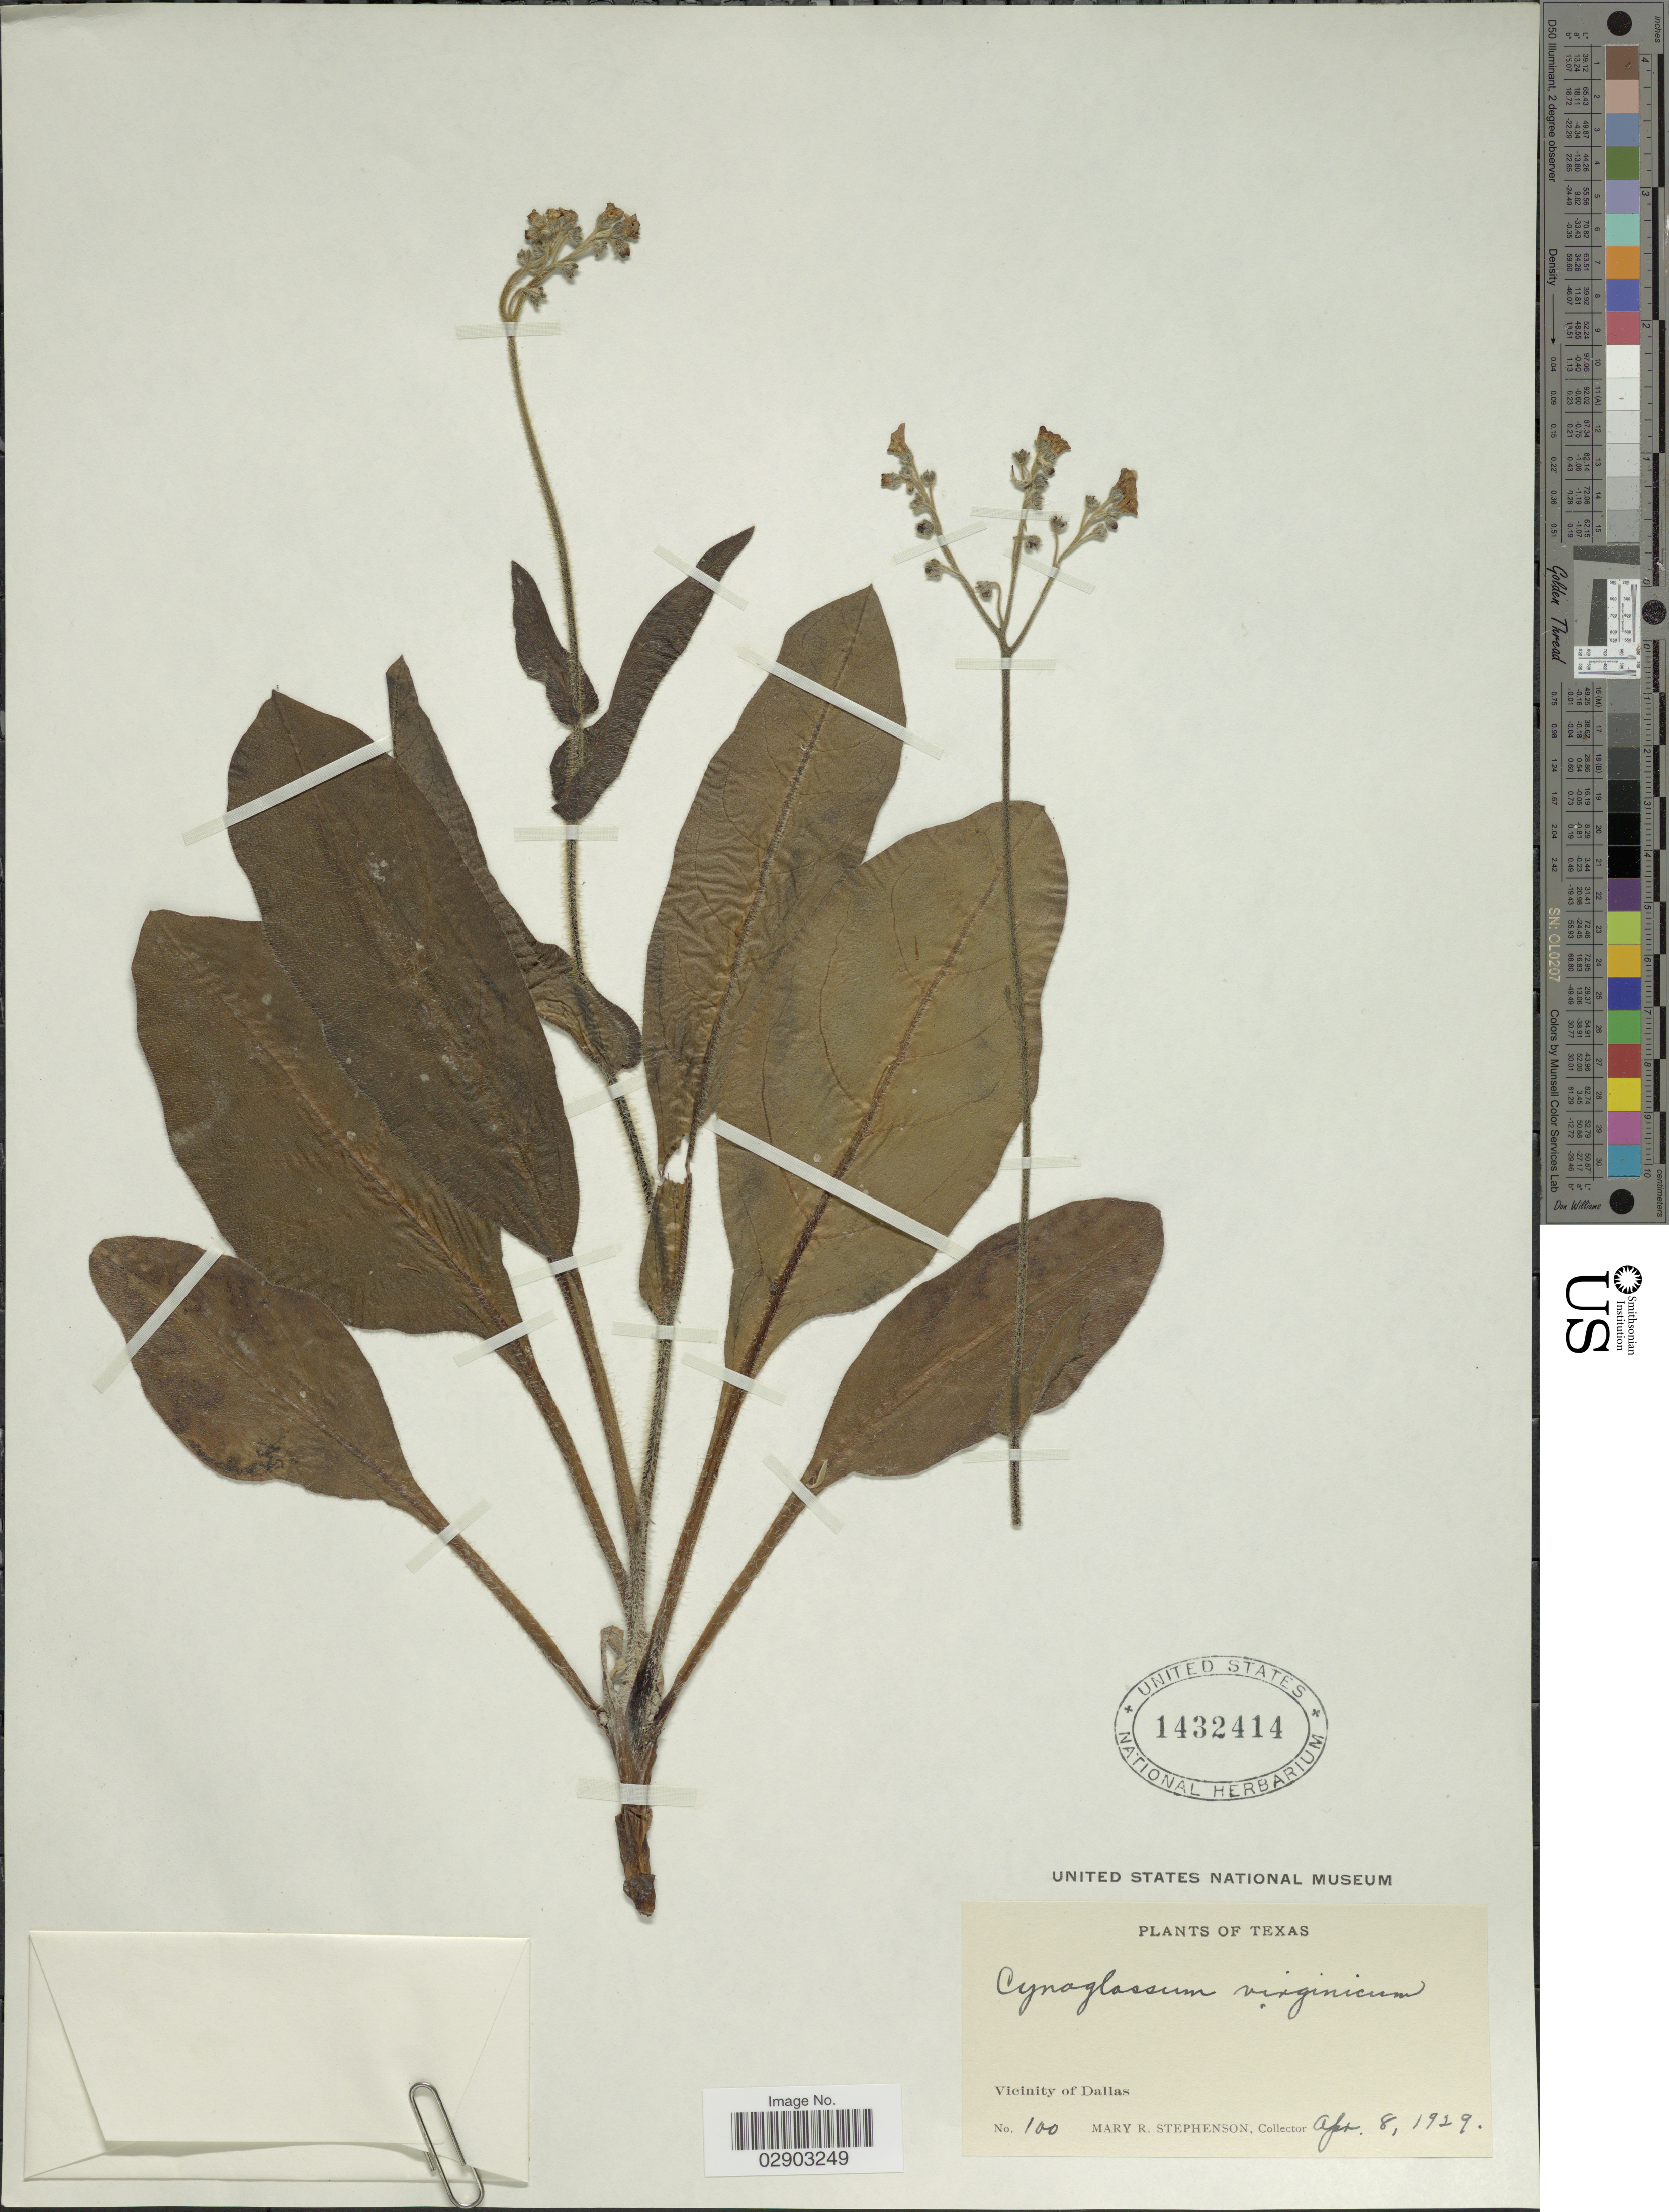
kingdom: Plantae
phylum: Tracheophyta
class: Magnoliopsida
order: Boraginales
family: Boraginaceae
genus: Cynoglossum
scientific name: Cynoglossum virginianum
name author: L.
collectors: M. Stephenson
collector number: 100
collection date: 1929-04-08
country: United States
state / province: Texas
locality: Vicinity of Dallas.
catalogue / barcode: US 1432414